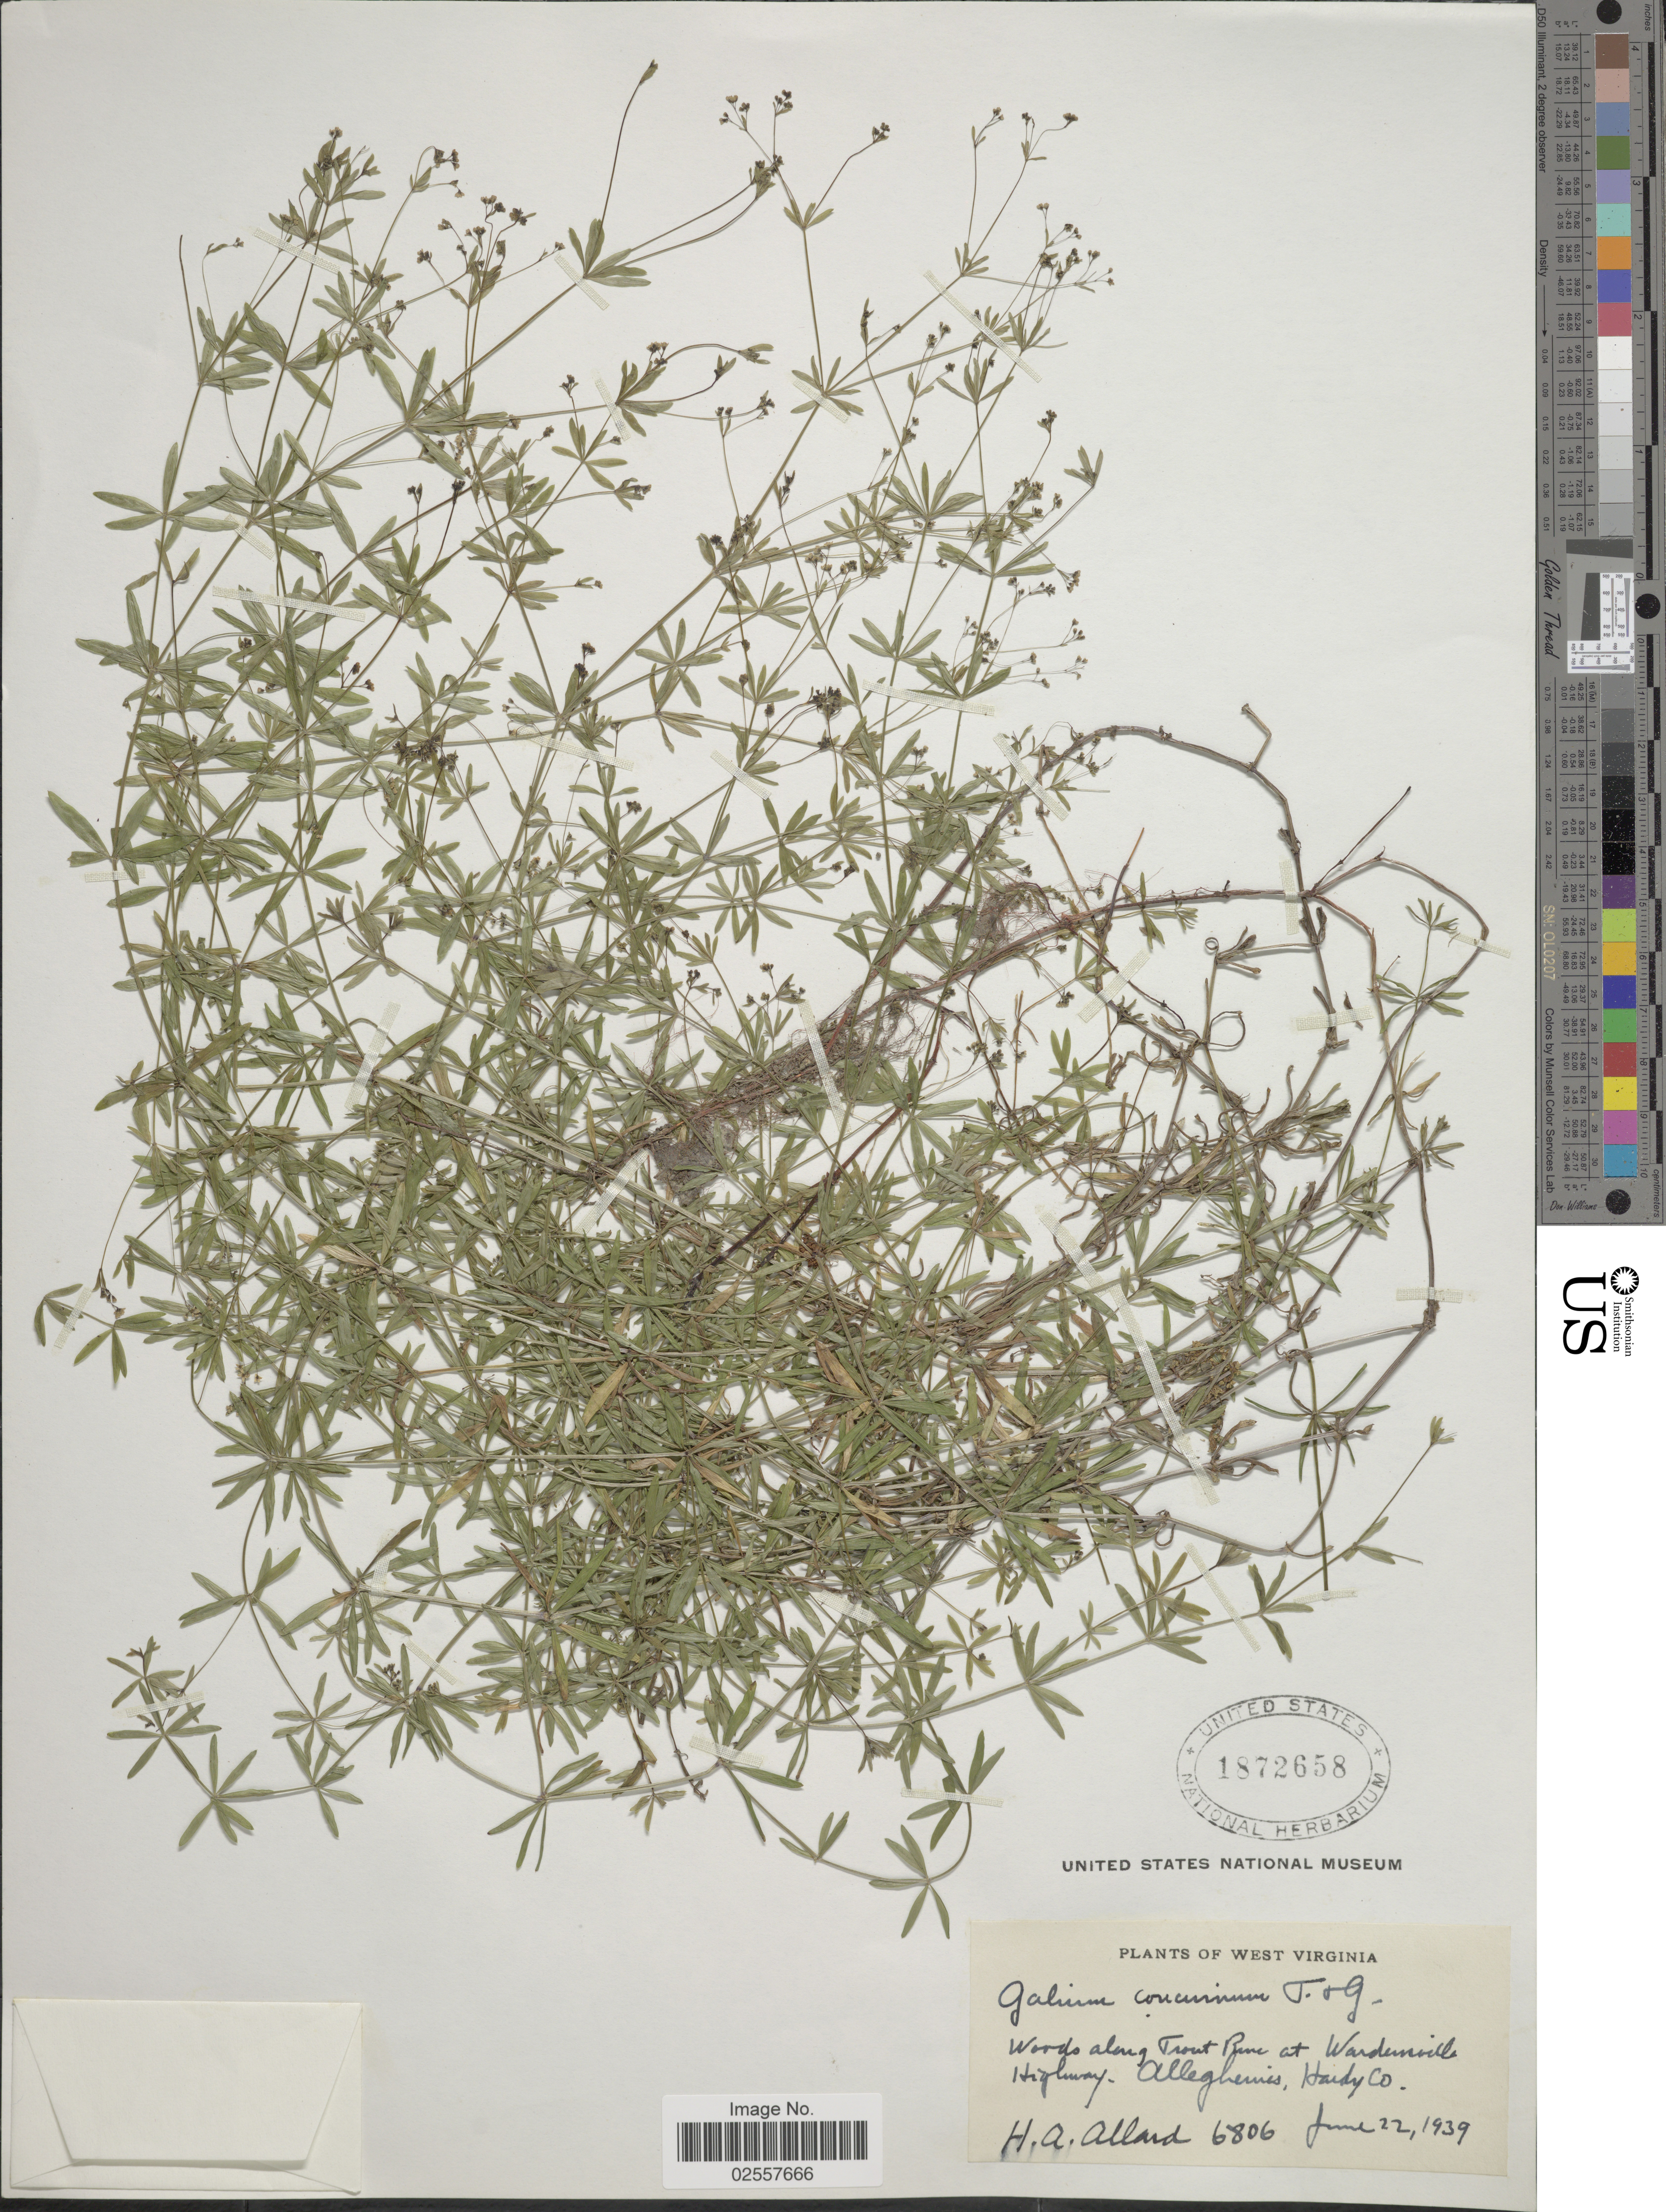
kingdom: Plantae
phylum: Tracheophyta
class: Magnoliopsida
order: Gentianales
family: Rubiaceae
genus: Galium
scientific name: Galium concinnum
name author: Torr. & A. Gray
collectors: H. A. Allard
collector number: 6806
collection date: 1939-06-22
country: United States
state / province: West Virginia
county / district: Hardy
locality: Woods along Trout Run at Wardensville Highway, Alleghenies.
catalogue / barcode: US 1872658